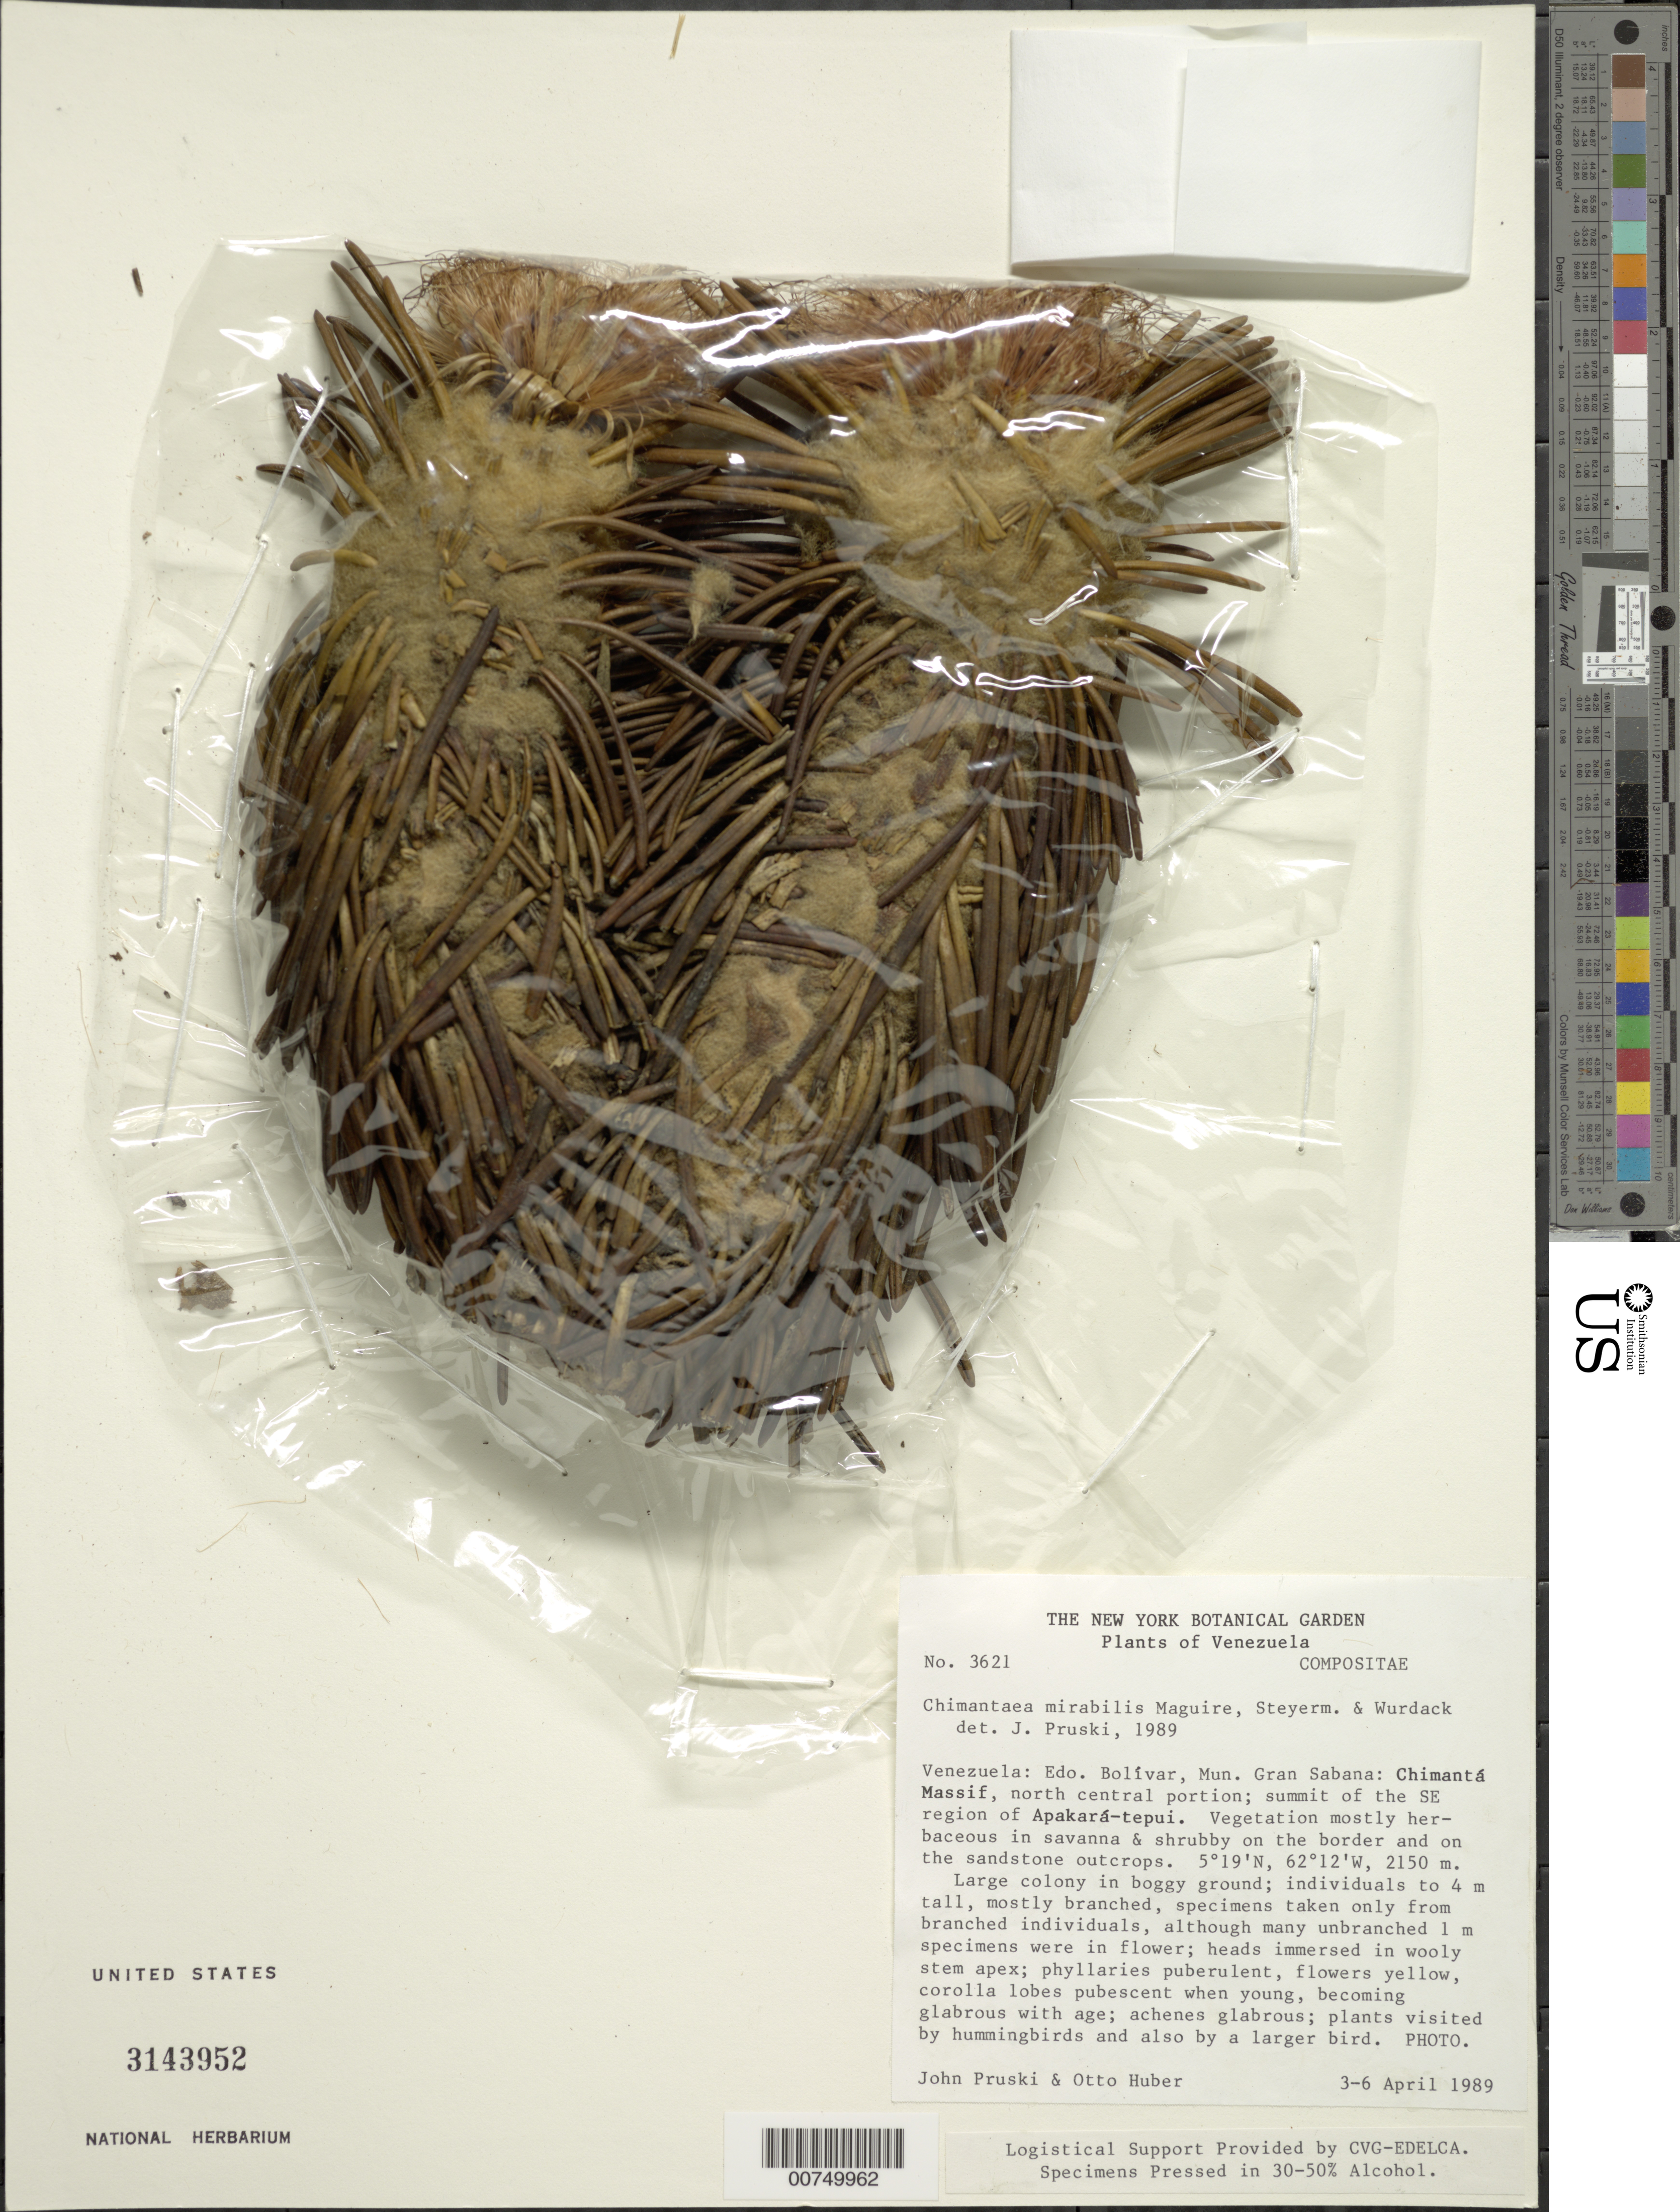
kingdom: Plantae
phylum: Tracheophyta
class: Magnoliopsida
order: Asterales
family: Asteraceae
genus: Chimantaea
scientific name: Chimantaea mirabilis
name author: Maguire et al.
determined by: Pruski, J. F.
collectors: J. F. Pruski & O. Huber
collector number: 3621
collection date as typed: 3-Apr-89 to 6-Apr-89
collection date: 1989-04-03/1989-04-06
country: Venezuela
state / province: Bolívar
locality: Mun. Gran Sabana: Chimantá Massif, north central portion, summit of SE region of Apakará-tepuí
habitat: Vegetation mostly herbaceous in savanna & shrubby on the border and on the sandstone outcrops.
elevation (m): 2150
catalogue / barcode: US 3143952